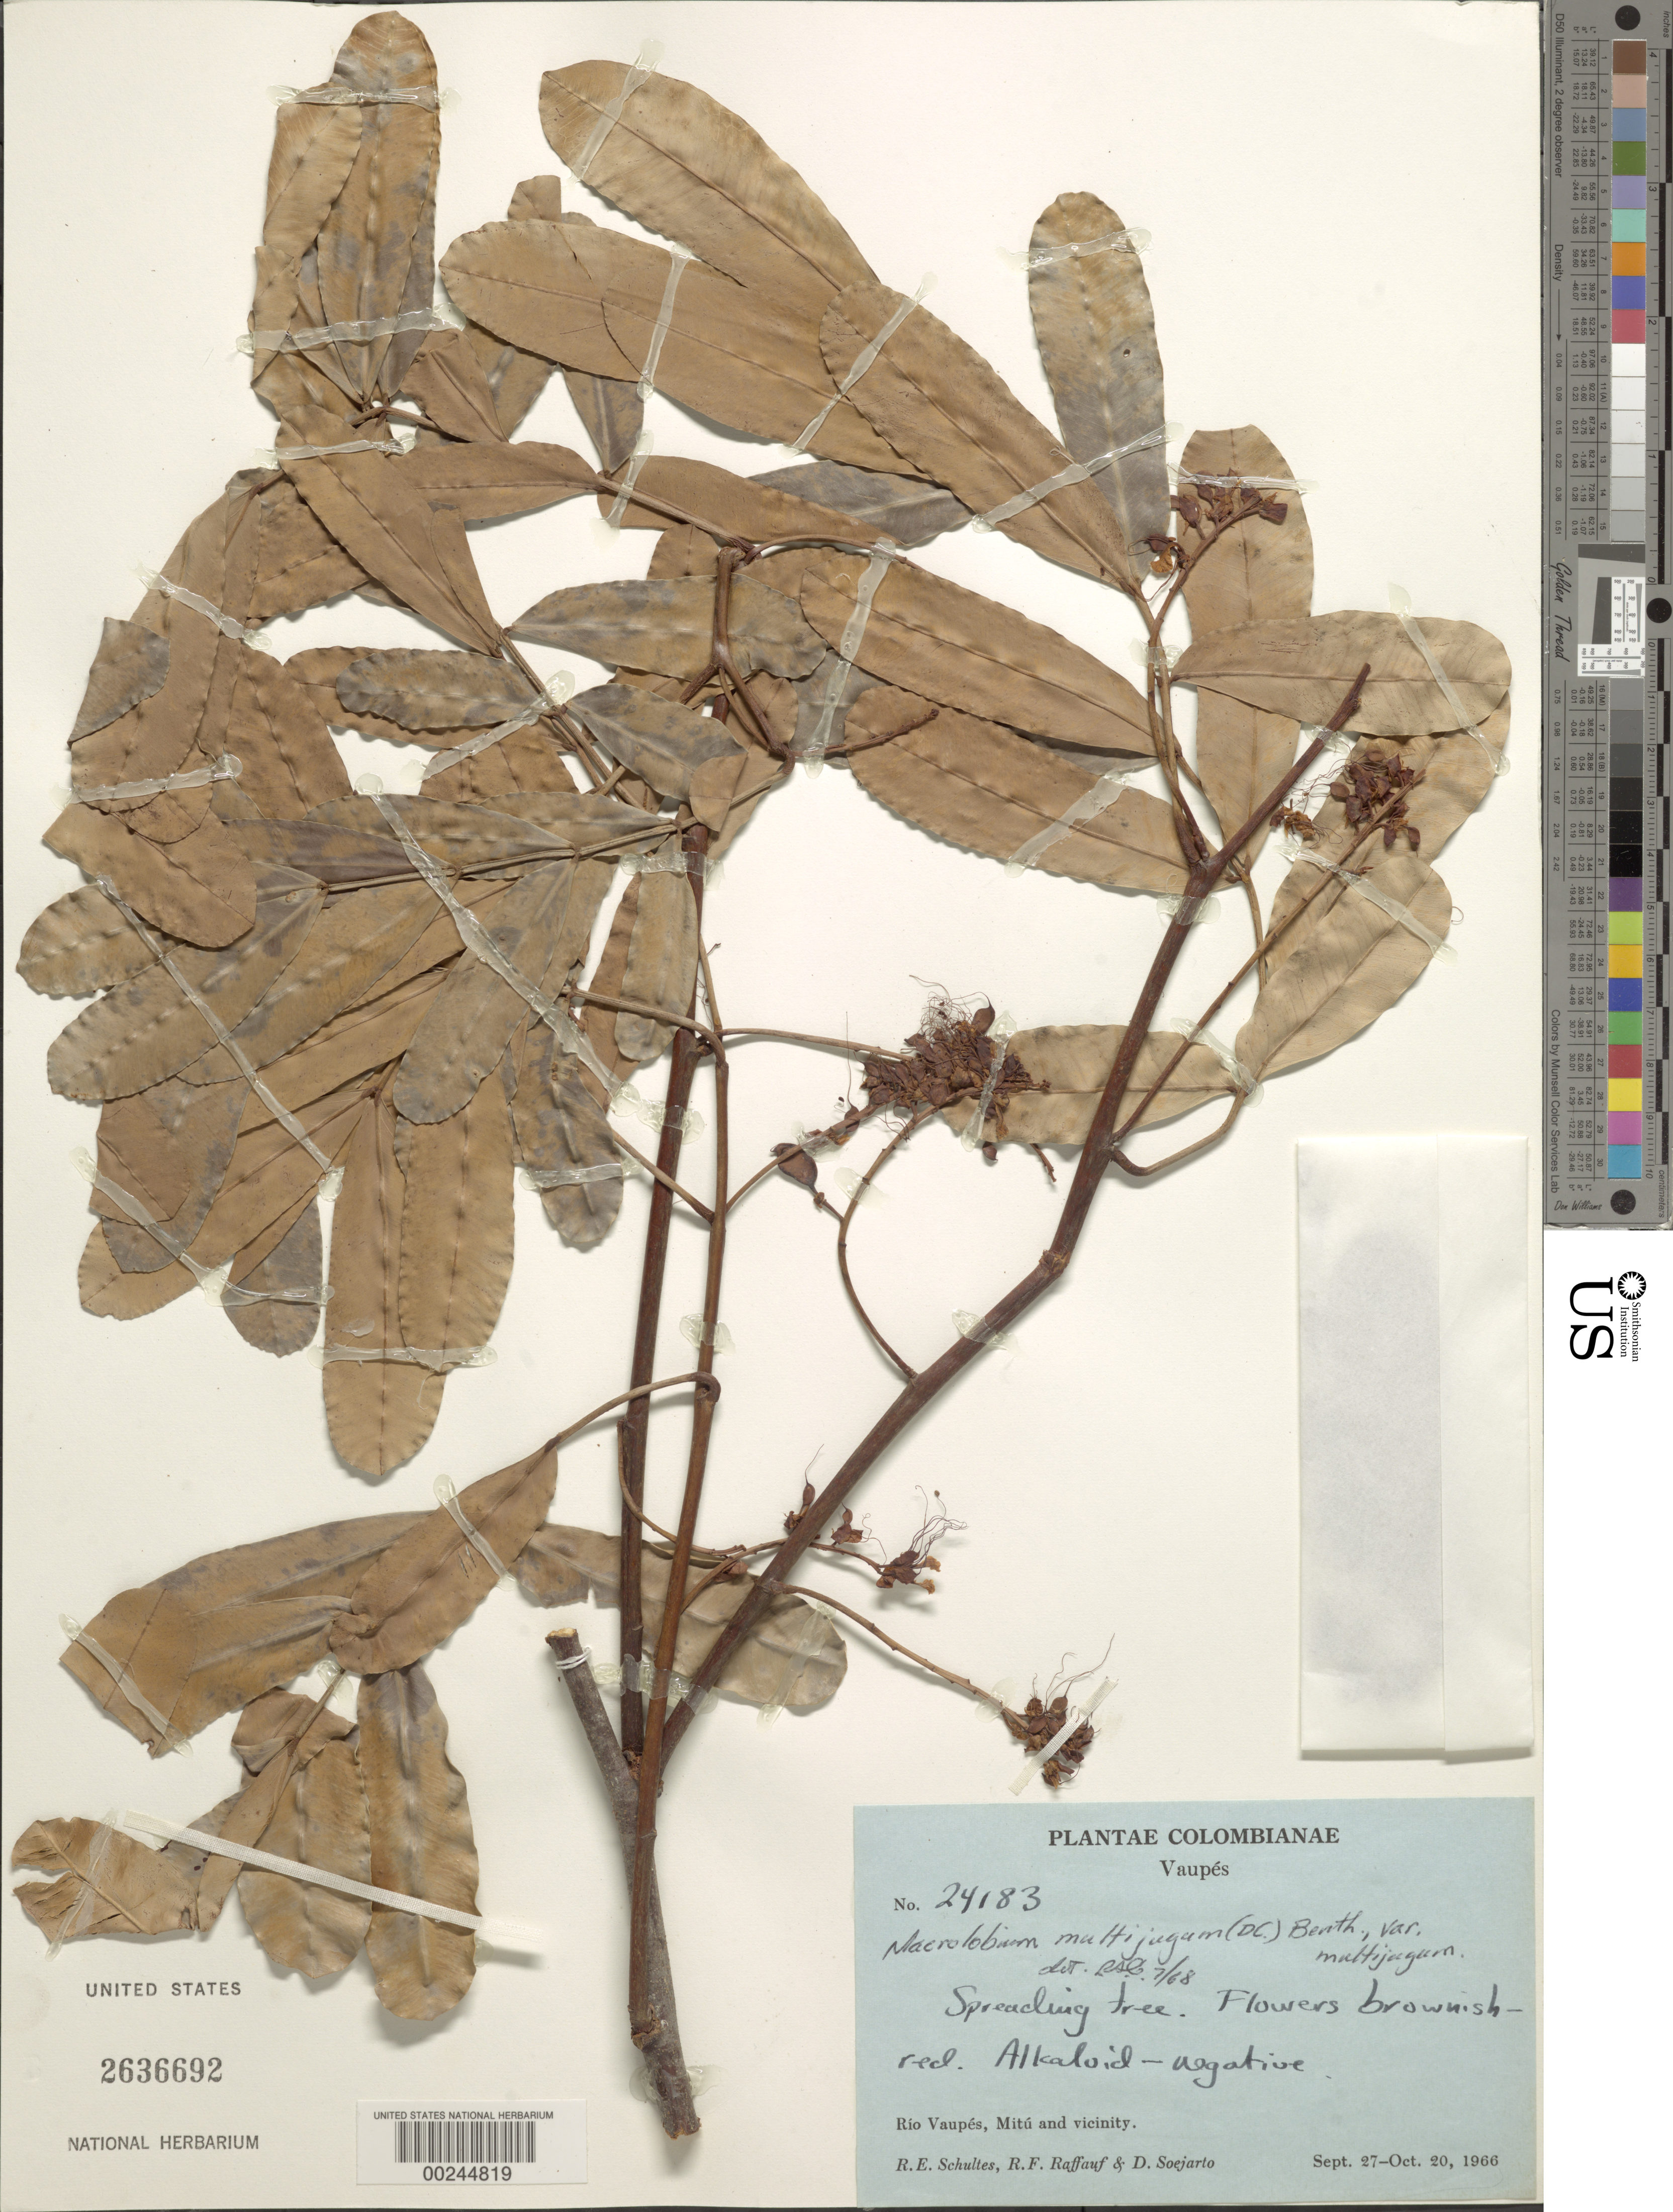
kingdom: Plantae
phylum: Tracheophyta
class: Magnoliopsida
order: Fabales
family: Fabaceae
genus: Macrolobium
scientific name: Macrolobium multijugum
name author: (DC.) Benth.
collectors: R. E. Schultes, R. Raffauf & D. D. Soejarto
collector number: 24183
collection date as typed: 27 Sep 1966 to 20 Oct 1966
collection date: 1966-09-27/1966-10-20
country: Colombia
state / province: Vaupés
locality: Rio Vaupes, Mitu and vicinity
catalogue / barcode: US 2636692